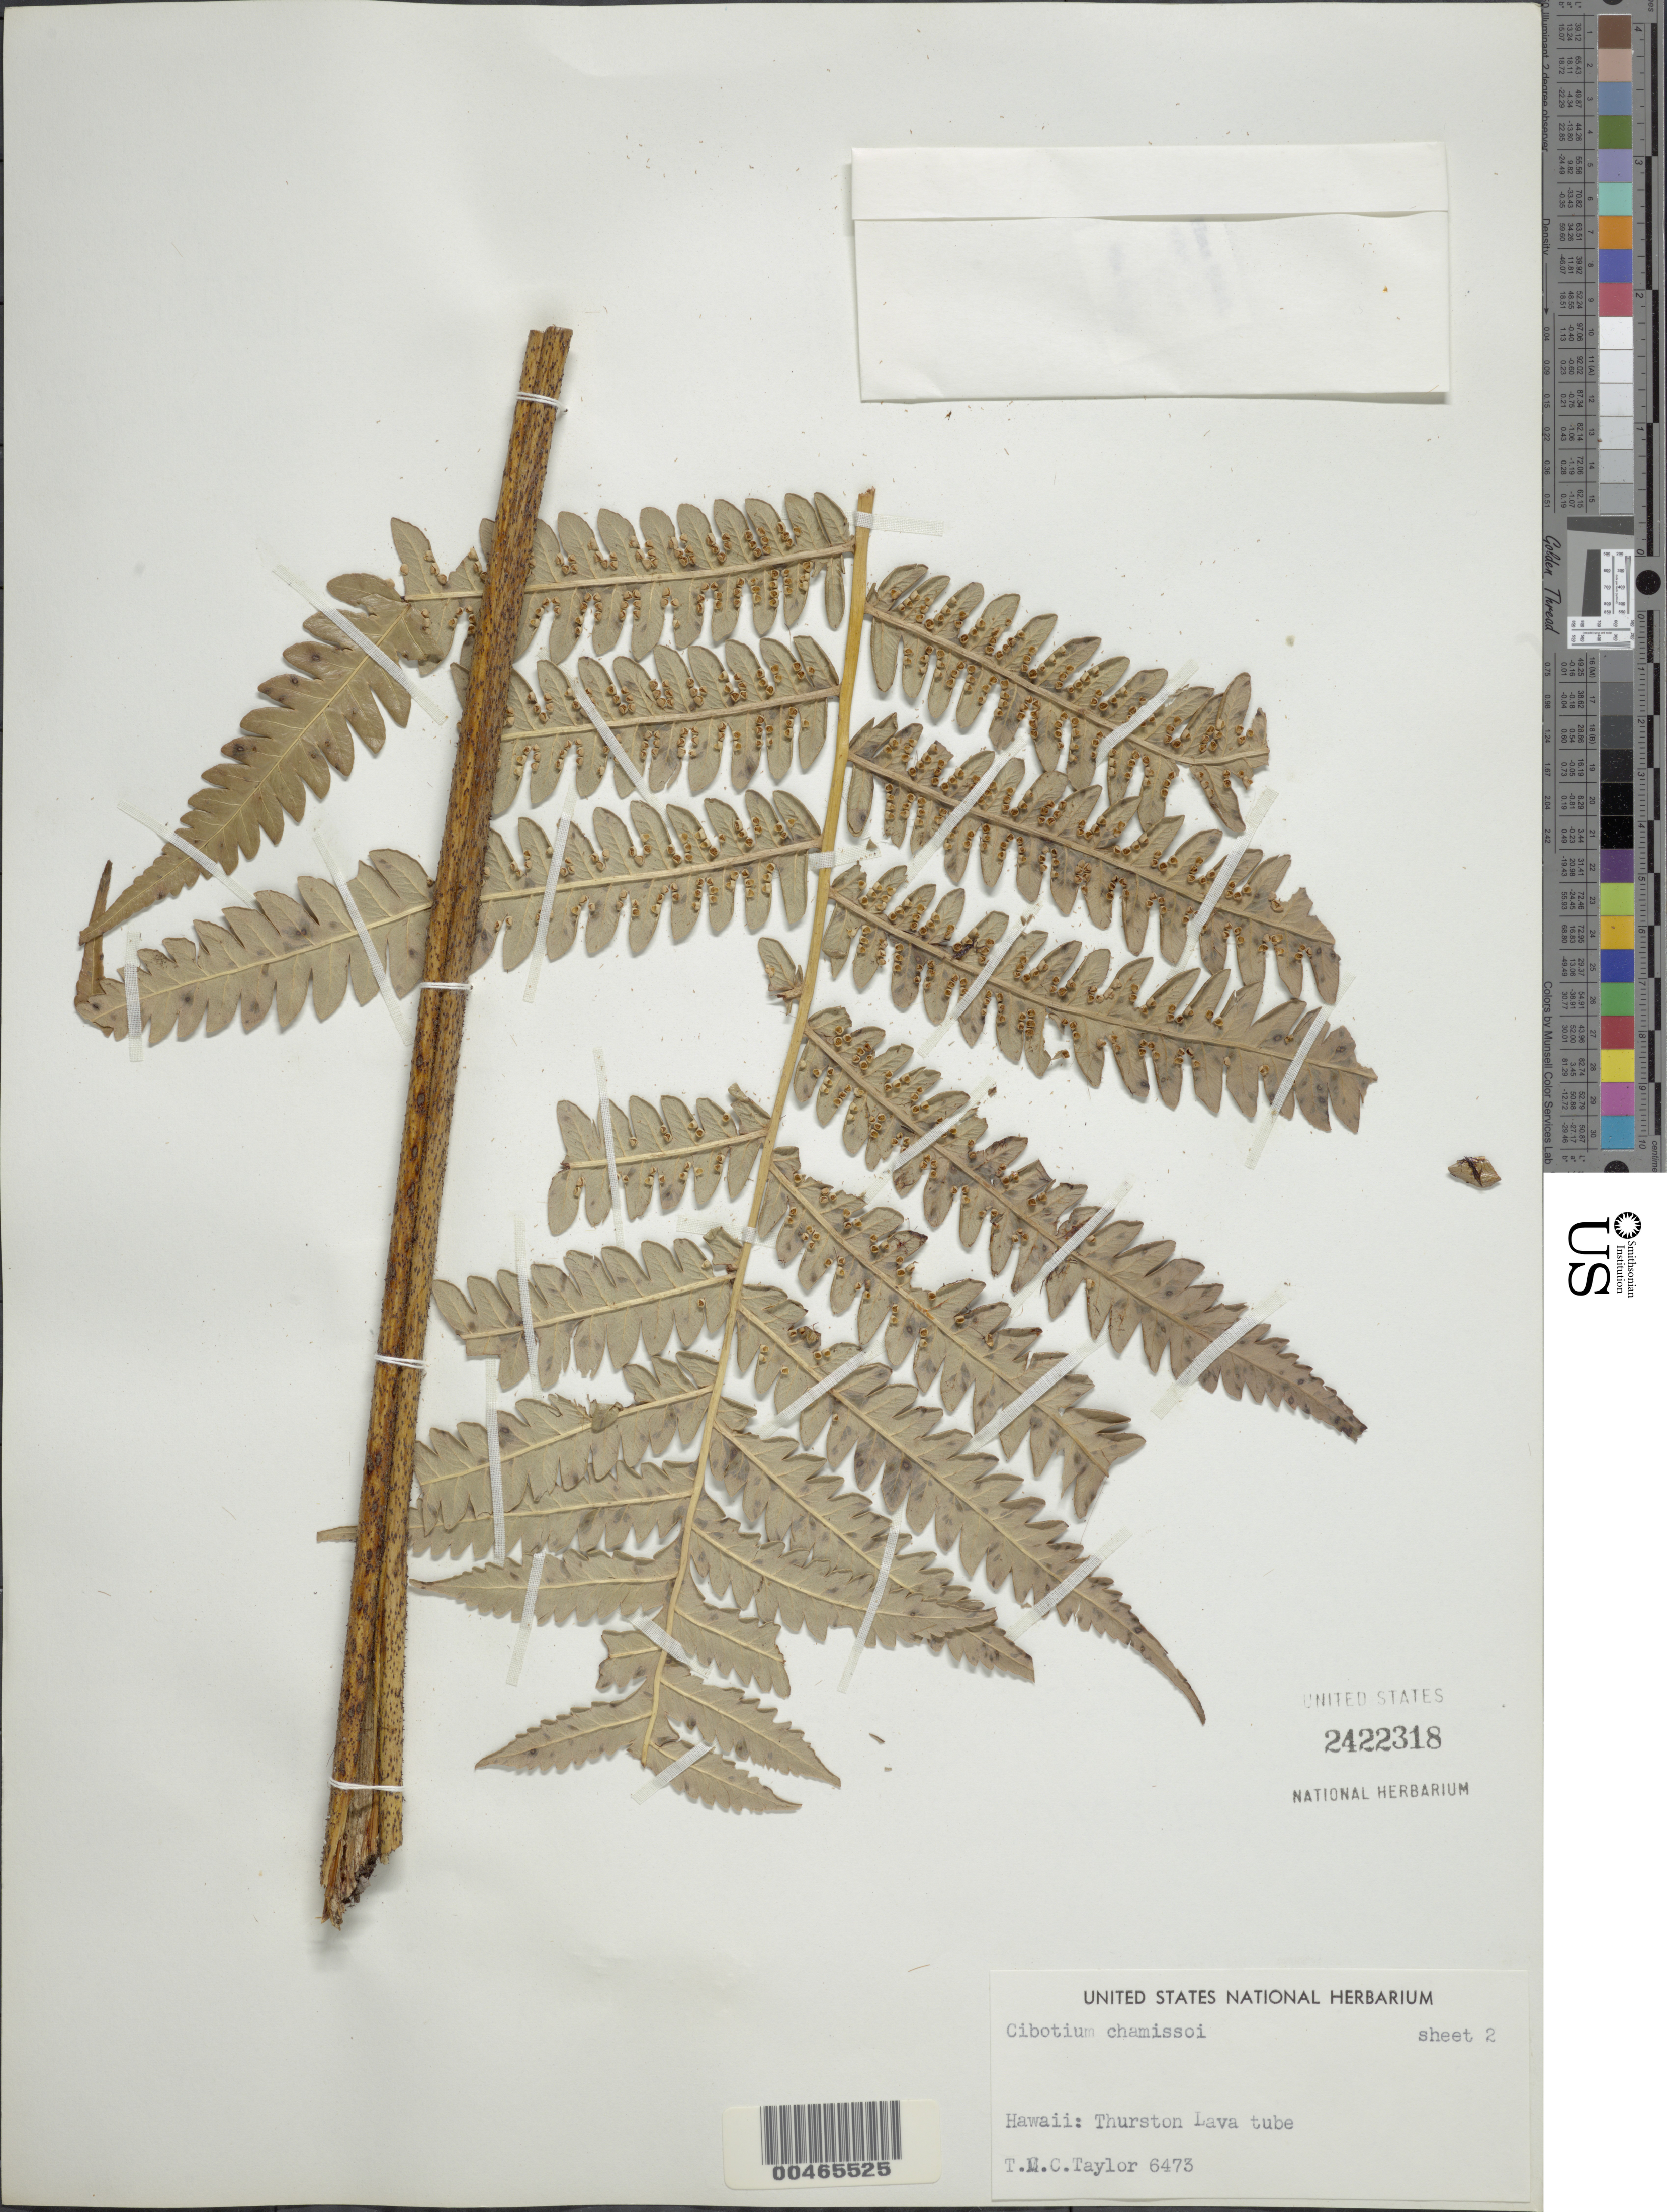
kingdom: Plantae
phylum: Tracheophyta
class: Polypodiopsida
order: Cyatheales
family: Cibotiaceae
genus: Cibotium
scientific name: Cibotium menziesii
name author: Hook.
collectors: T. M. C. Taylor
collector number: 6473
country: United States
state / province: Hawaii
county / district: Hawaii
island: Hawaii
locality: Thurston Lava tube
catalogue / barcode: US 2422318